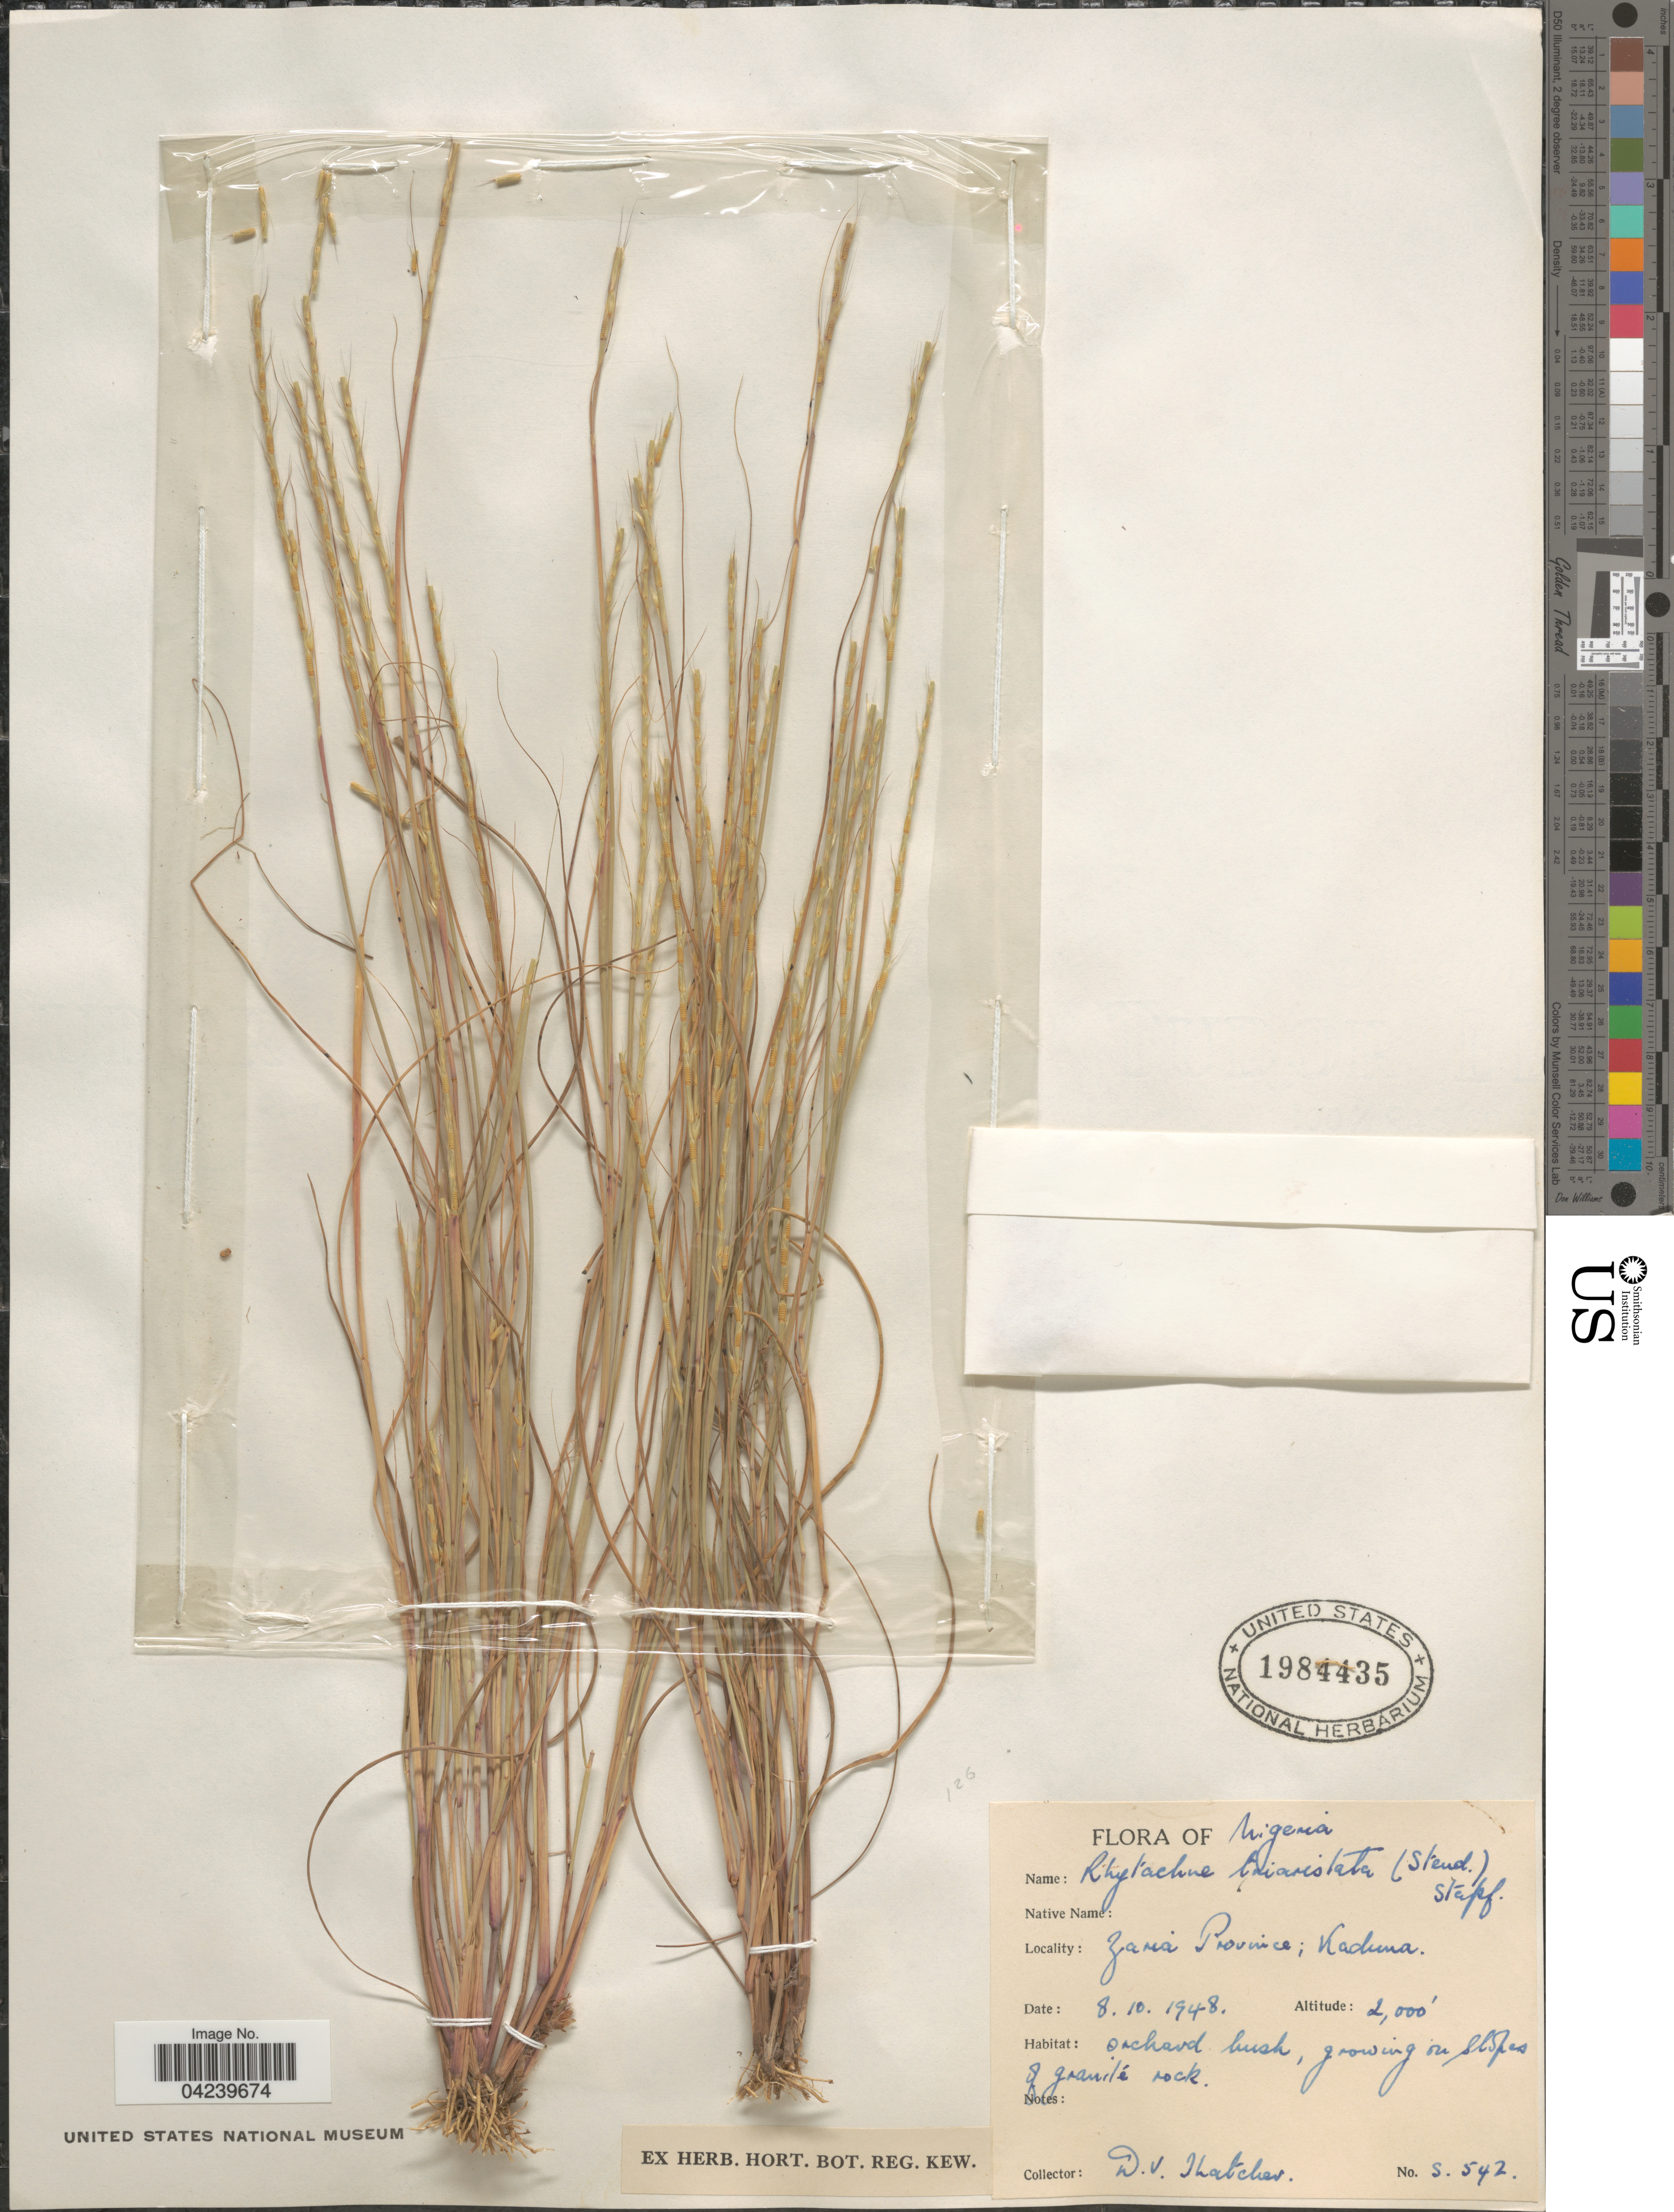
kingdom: Plantae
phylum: Tracheophyta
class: Liliopsida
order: Poales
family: Poaceae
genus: Rhytachne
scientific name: Rhytachne triaristata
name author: Stapf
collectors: D. Thatcher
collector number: S. 542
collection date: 1948-10-08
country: Nigeria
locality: Zama Province; Kaduna.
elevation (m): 610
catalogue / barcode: US 1984435